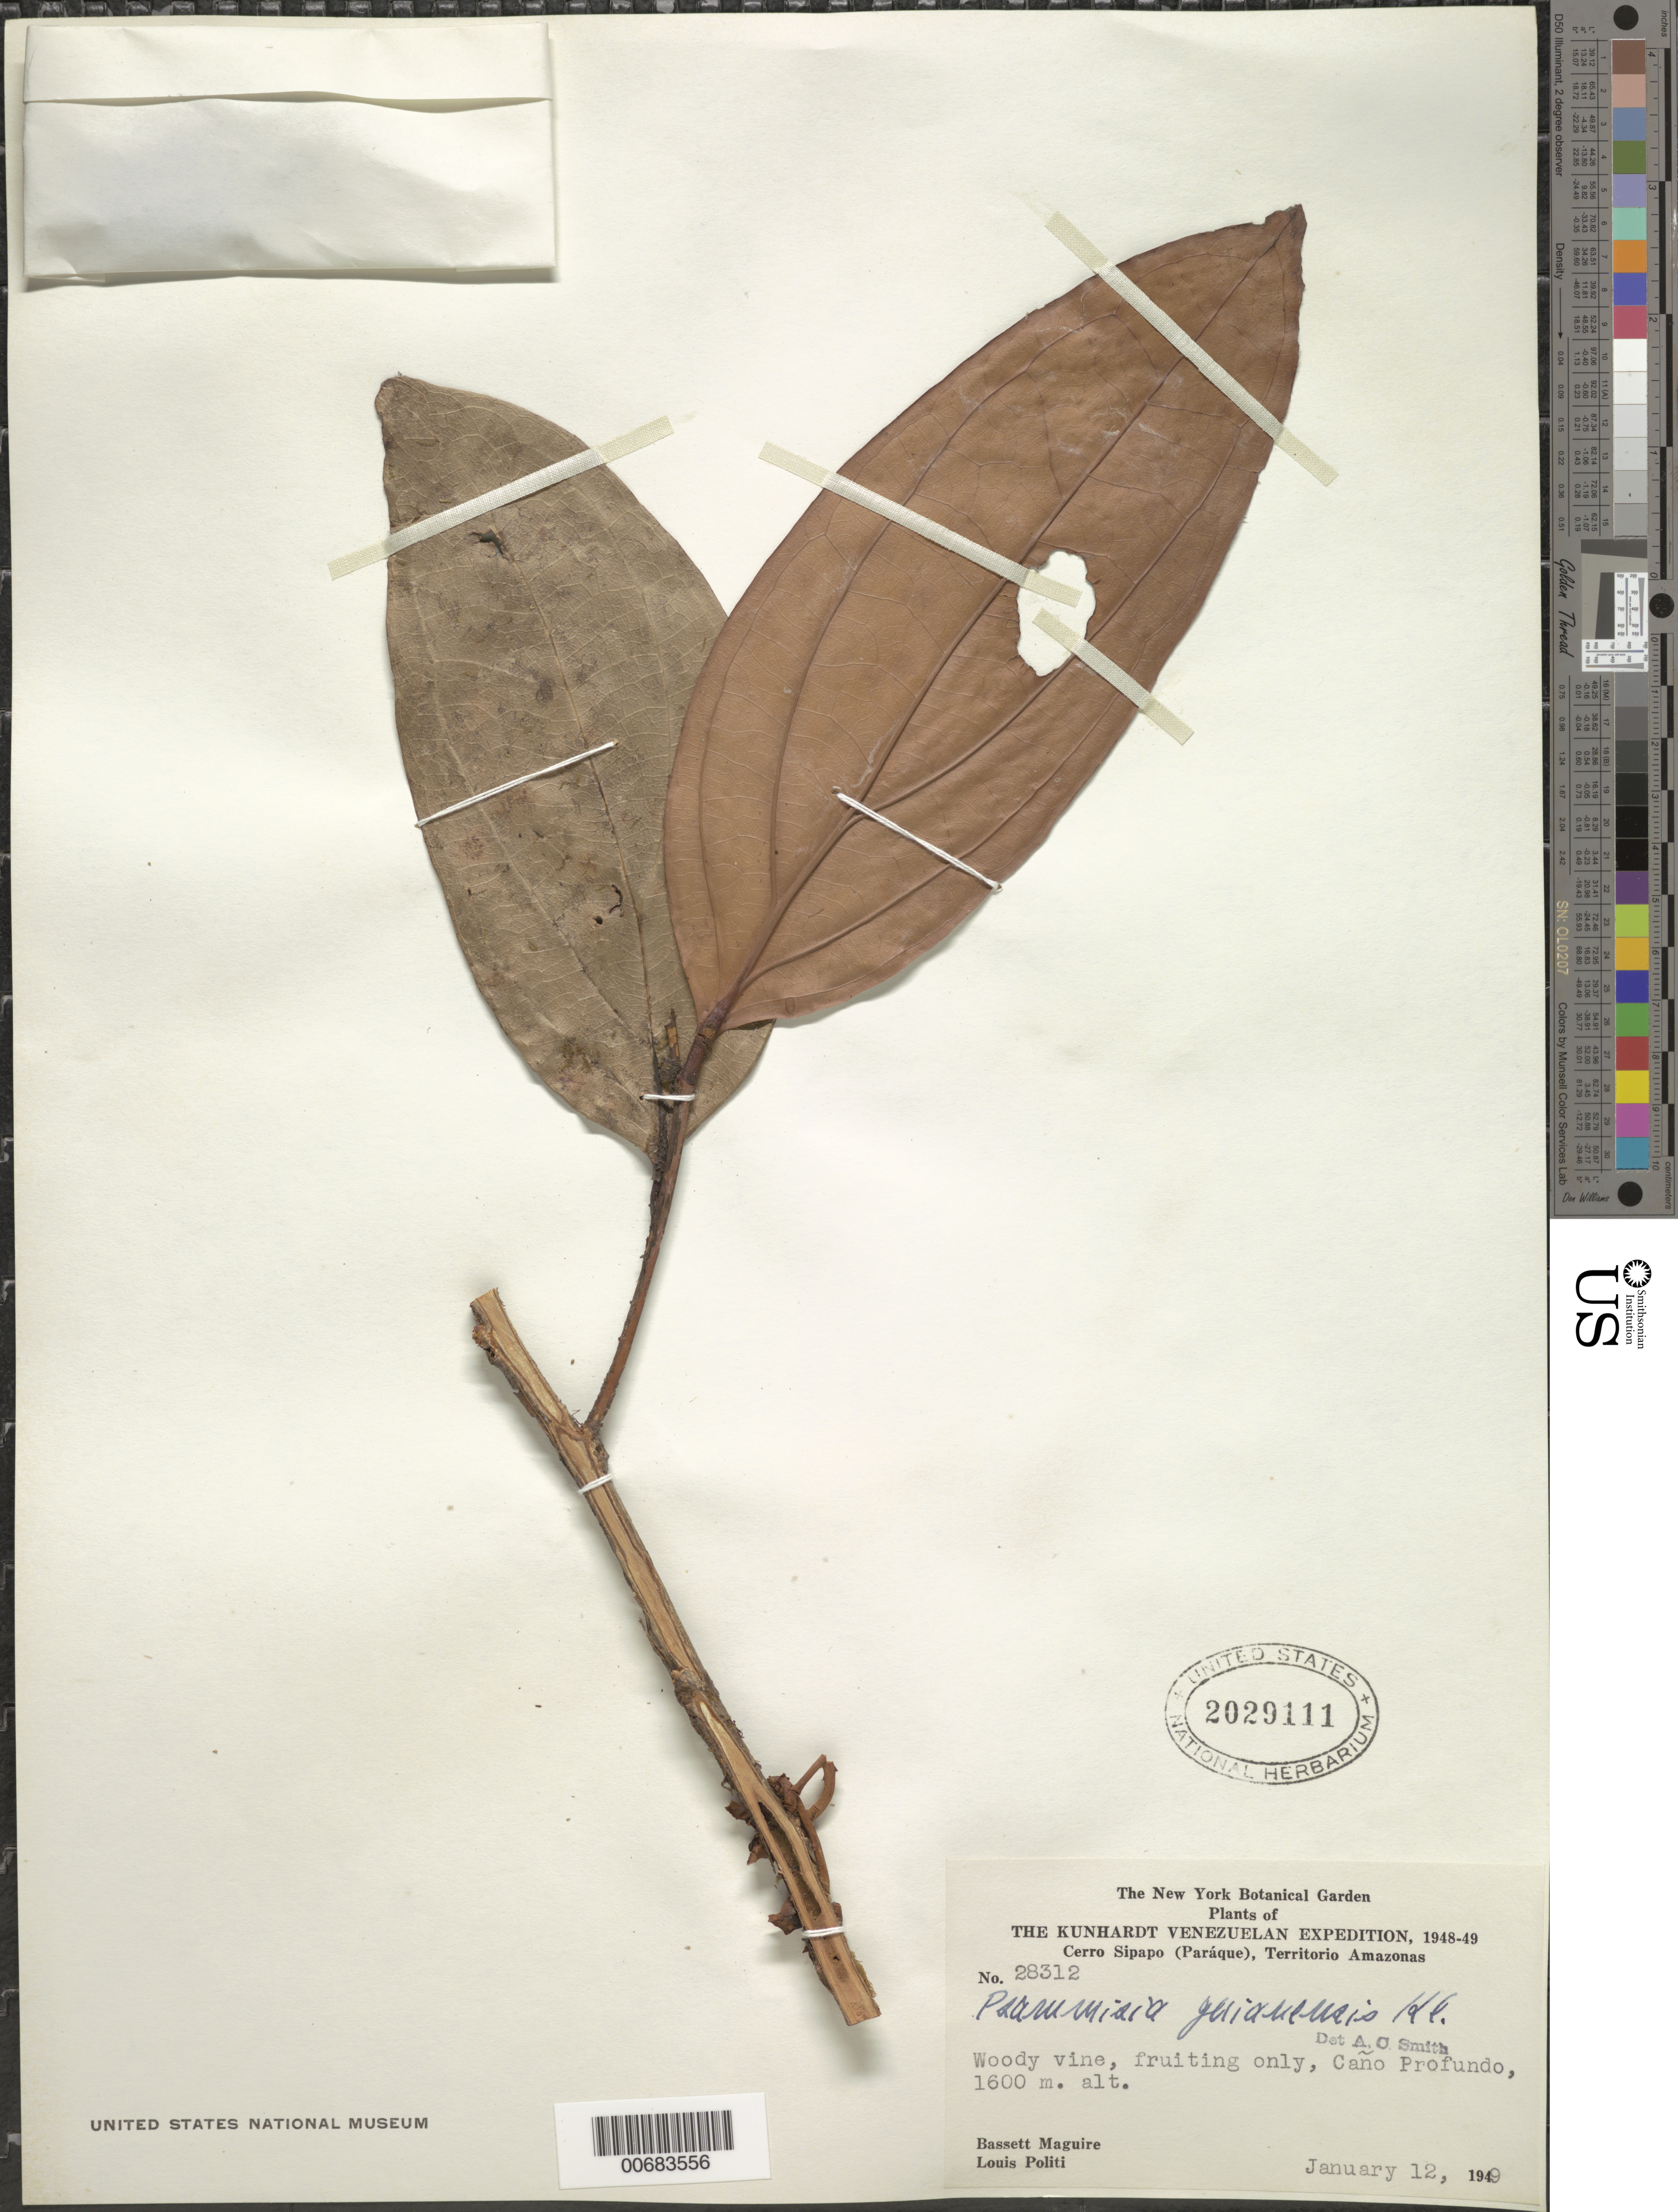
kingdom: Plantae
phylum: Tracheophyta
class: Magnoliopsida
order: Ericales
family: Ericaceae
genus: Psammisia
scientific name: Psammisia guianensis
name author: Klotzsch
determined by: Smith, A. C.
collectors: B. Maguire & L. Politi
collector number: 28312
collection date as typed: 12-Jan-49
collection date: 1949-01-12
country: Venezuela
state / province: Amazonas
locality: Cerro Sipapo (Paráque), Caño Profundo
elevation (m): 1600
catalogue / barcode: US 2029111